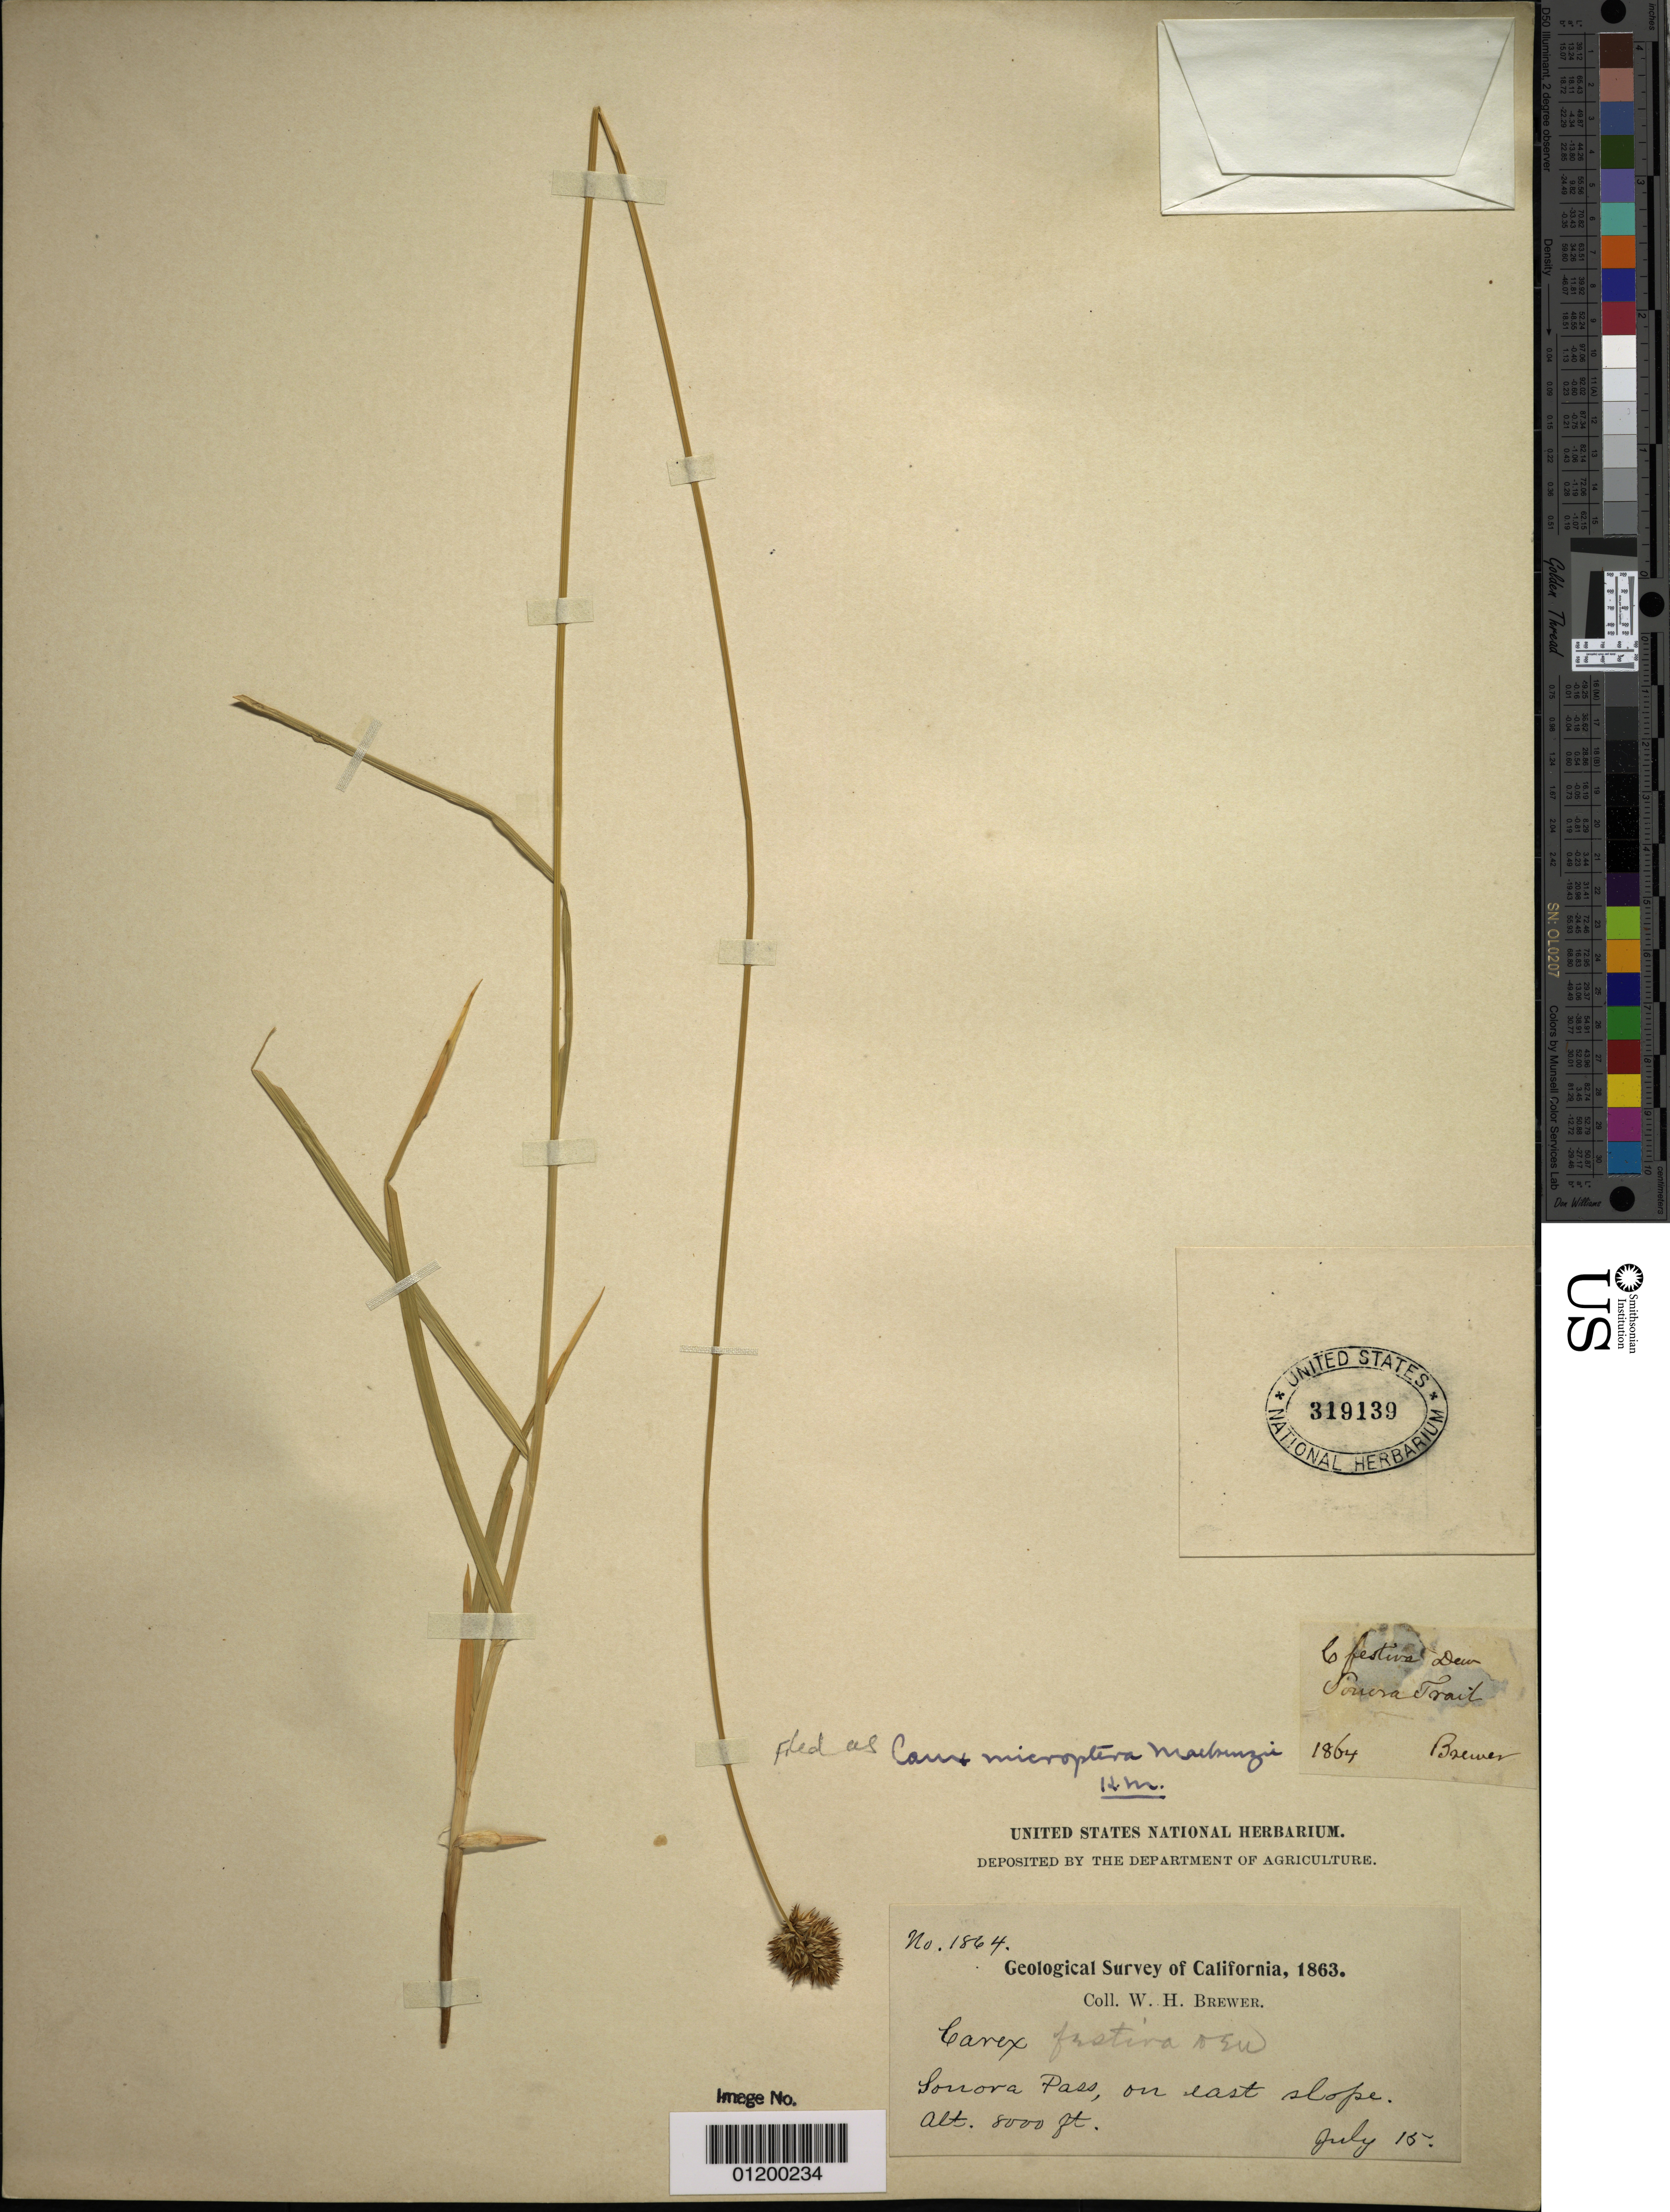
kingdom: Plantae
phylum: Tracheophyta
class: Liliopsida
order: Poales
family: Cyperaceae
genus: Carex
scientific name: Carex microptera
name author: Mack.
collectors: W. H. Brewer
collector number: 1864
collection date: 1863-07-15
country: United States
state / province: California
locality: Sonora Pass, on east slope.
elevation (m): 2438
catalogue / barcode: US 319139